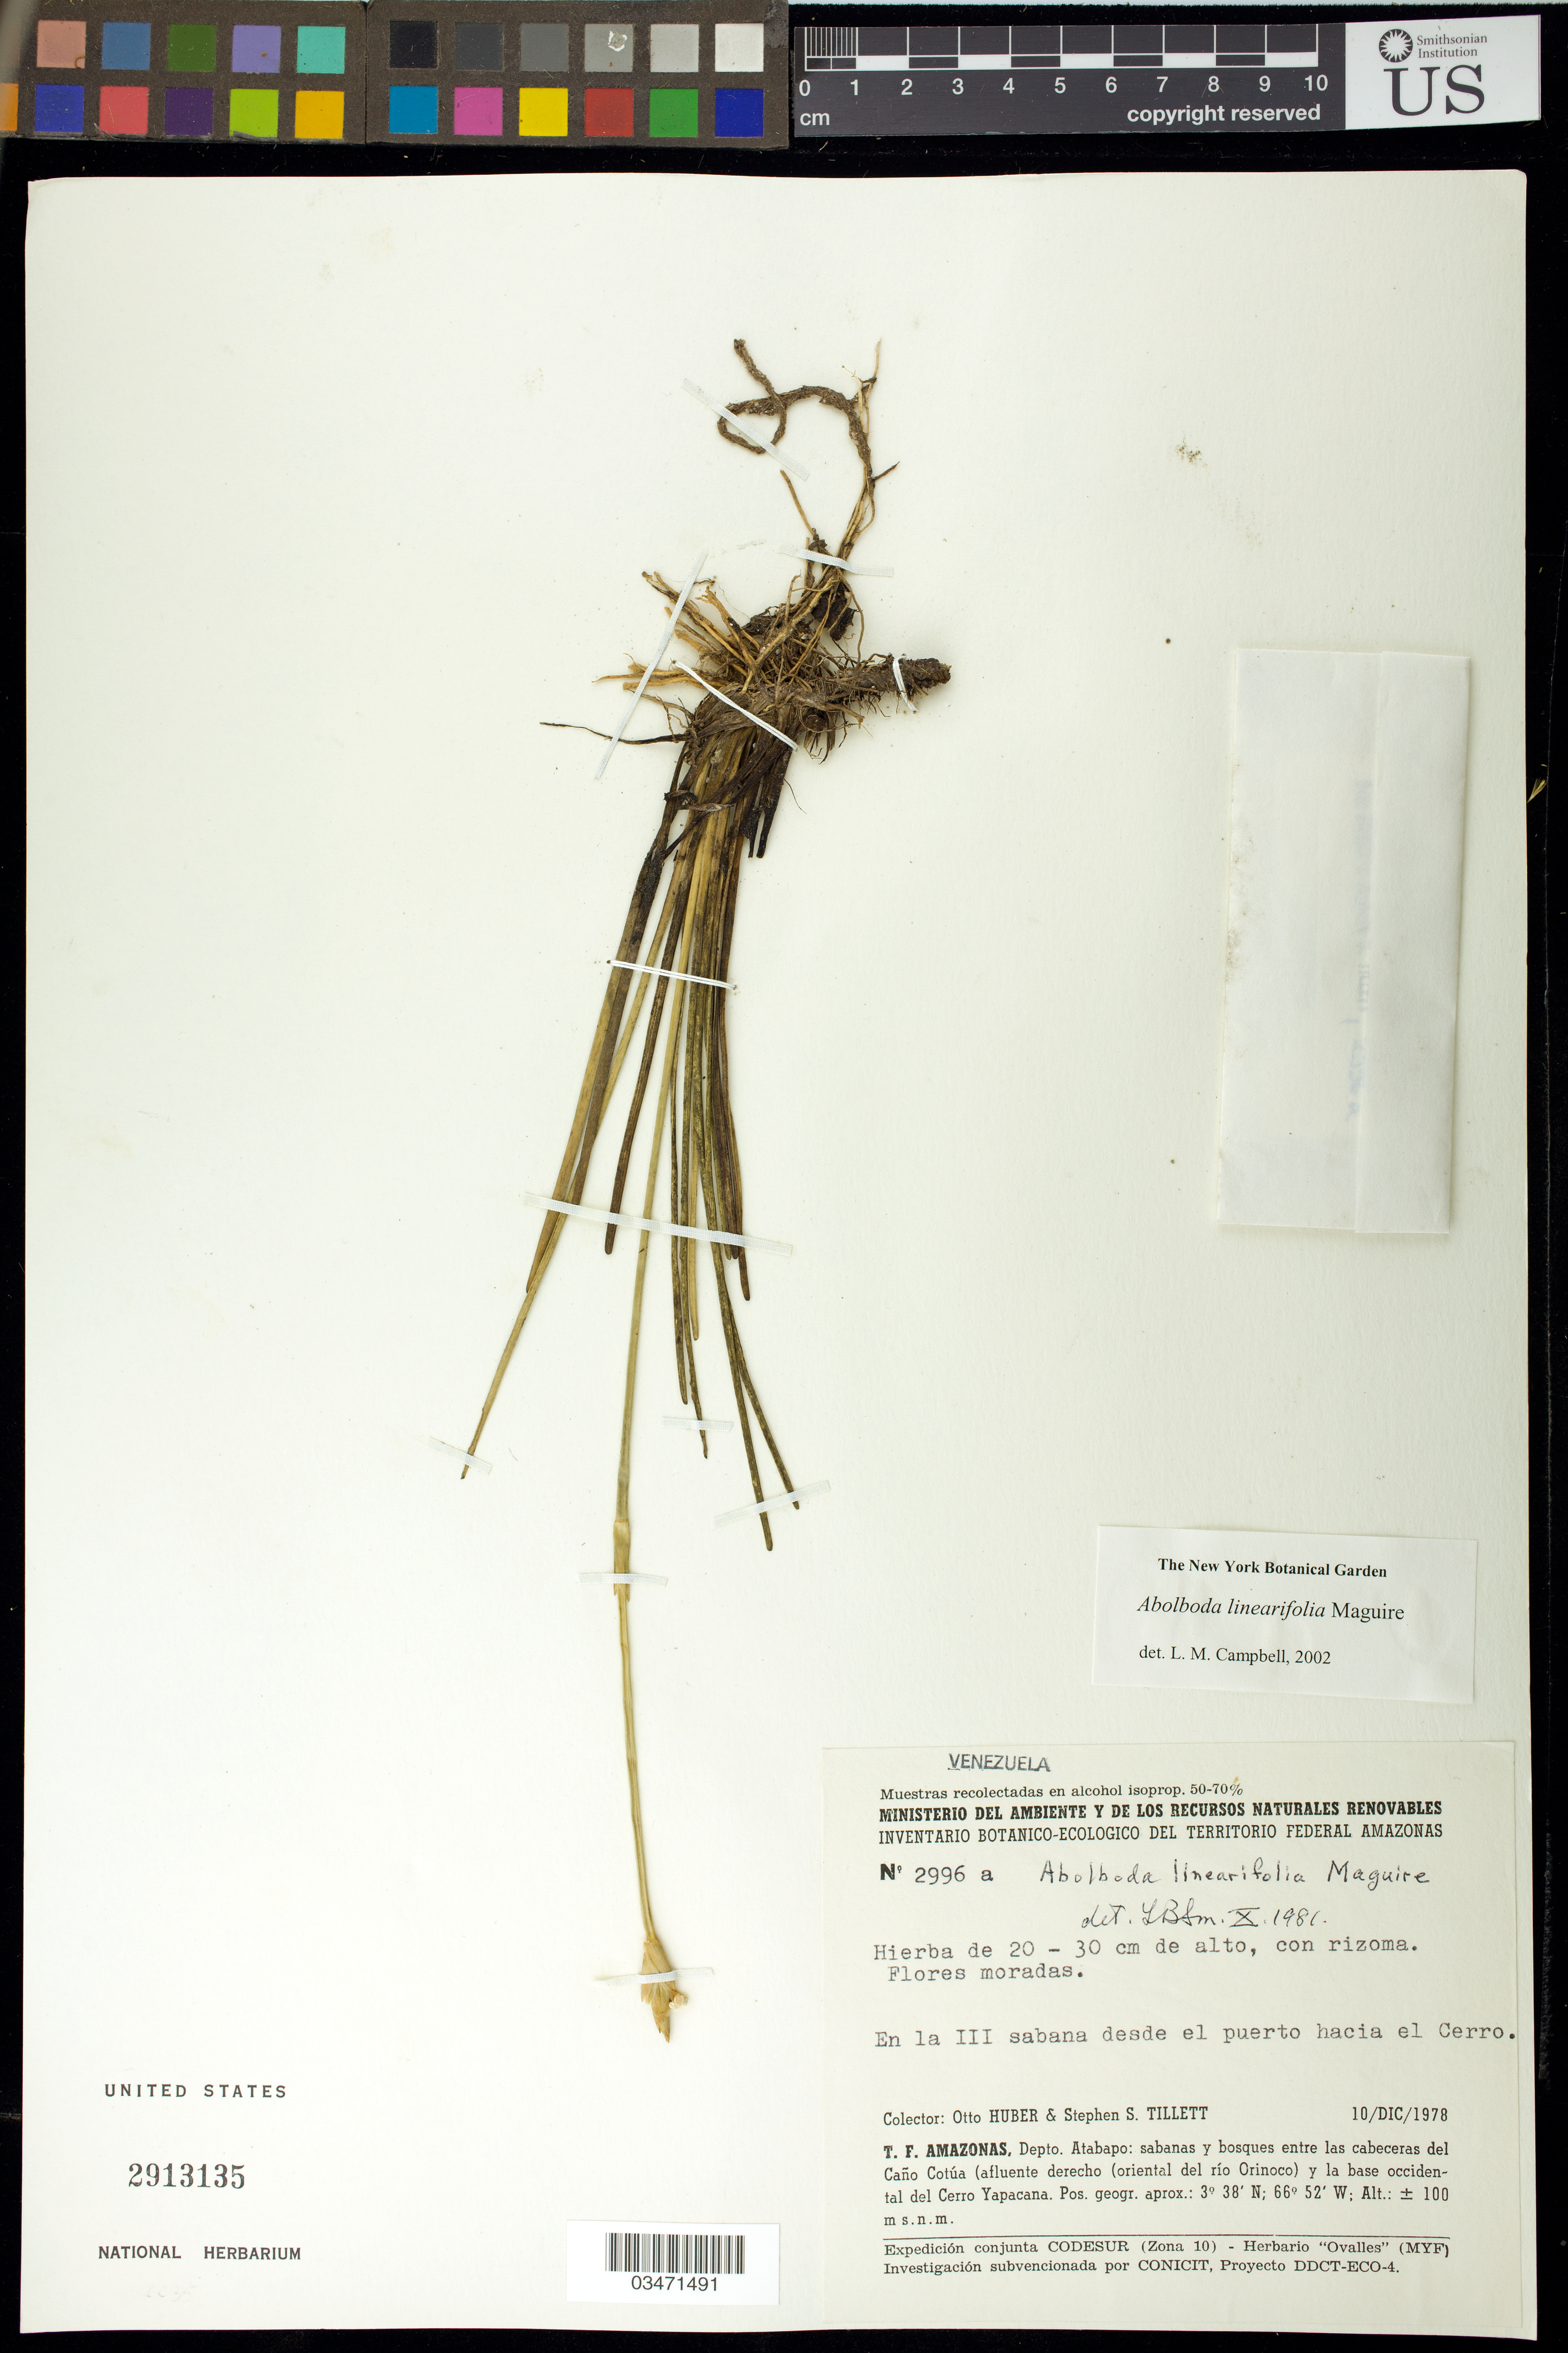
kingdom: Plantae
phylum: Tracheophyta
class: Liliopsida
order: Poales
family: Xyridaceae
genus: Abolboda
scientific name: Abolboda linearifolia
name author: Maguire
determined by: Campbell, L. M.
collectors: O. Huber & S. S. Tillett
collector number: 2996 a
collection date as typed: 10-Dec-78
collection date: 1978-12-10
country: Venezuela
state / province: Amazonas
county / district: Atabapo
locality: Caño Cotua cabeceras (afluente derecho oriental del Río Orinoco) a la base O del Cerro Yapacána.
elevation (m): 100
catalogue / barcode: US 2913135